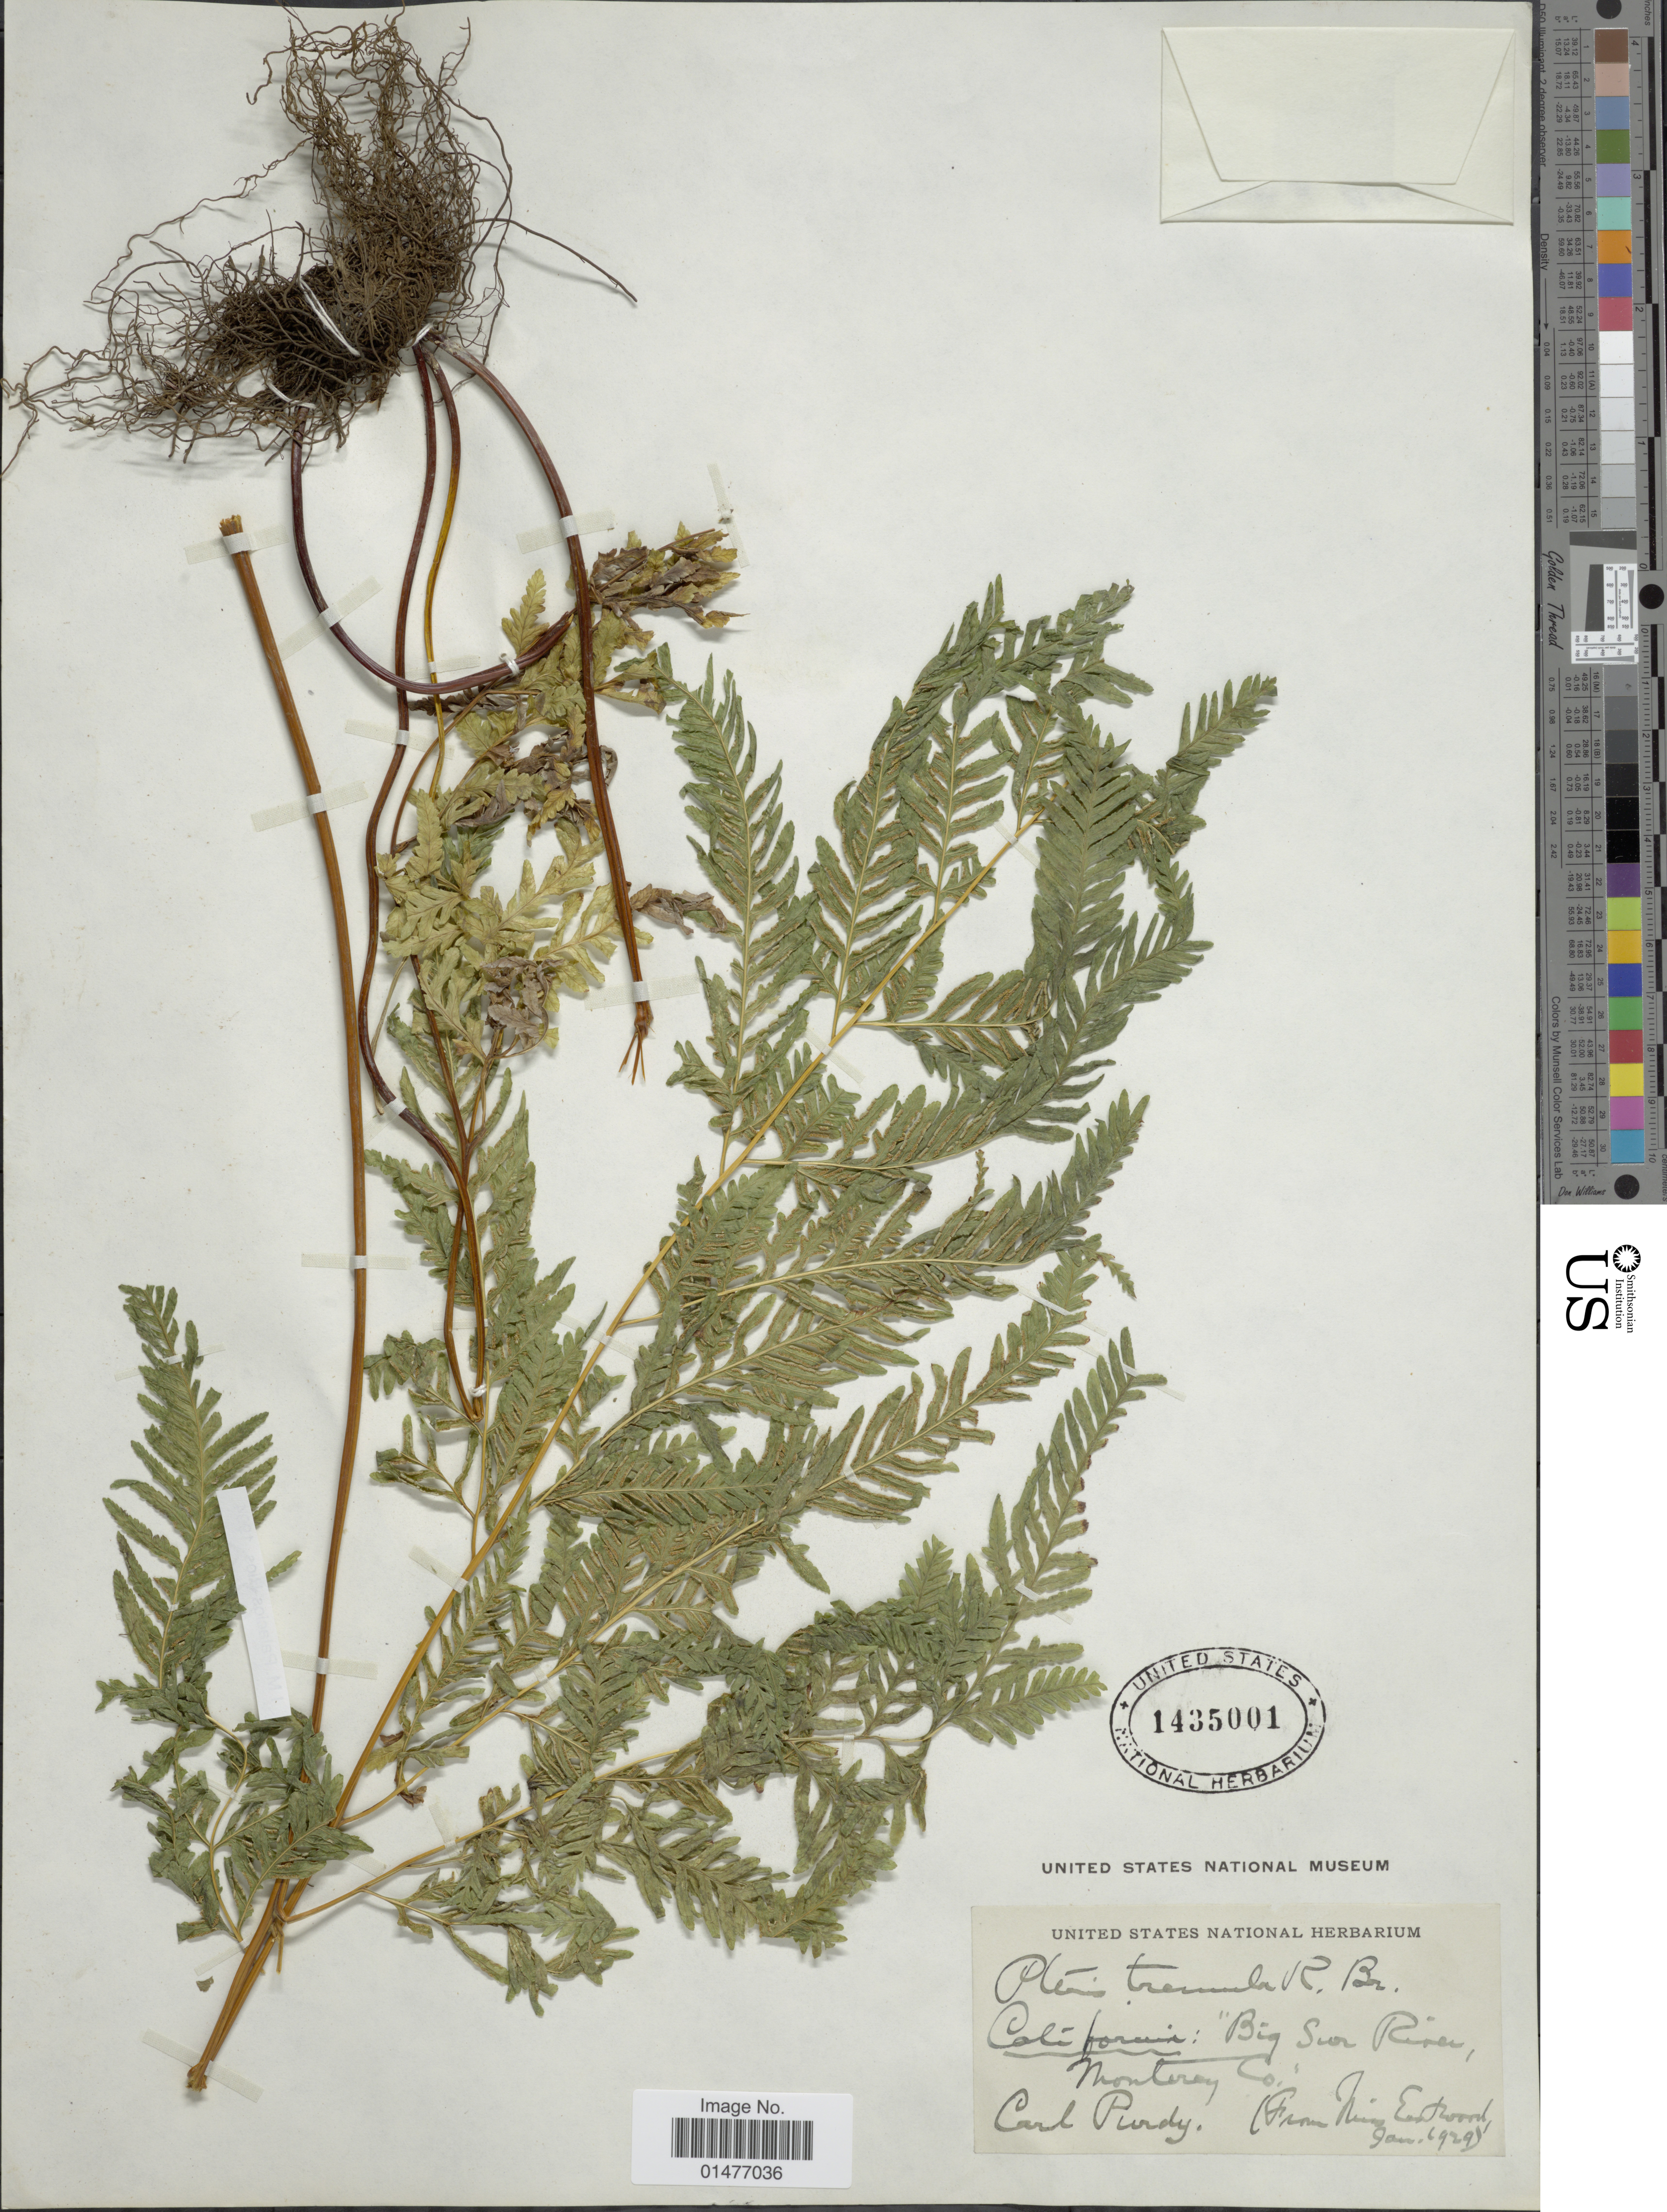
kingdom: Plantae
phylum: Tracheophyta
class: Polypodiopsida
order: Polypodiales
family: Pteridaceae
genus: Pteris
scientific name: Pteris tremula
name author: R. Br.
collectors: C. E. Purdy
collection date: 1929-01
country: United States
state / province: California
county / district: Monterey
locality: California:"Big Sur River, Monterey Co"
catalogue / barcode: US 1435001